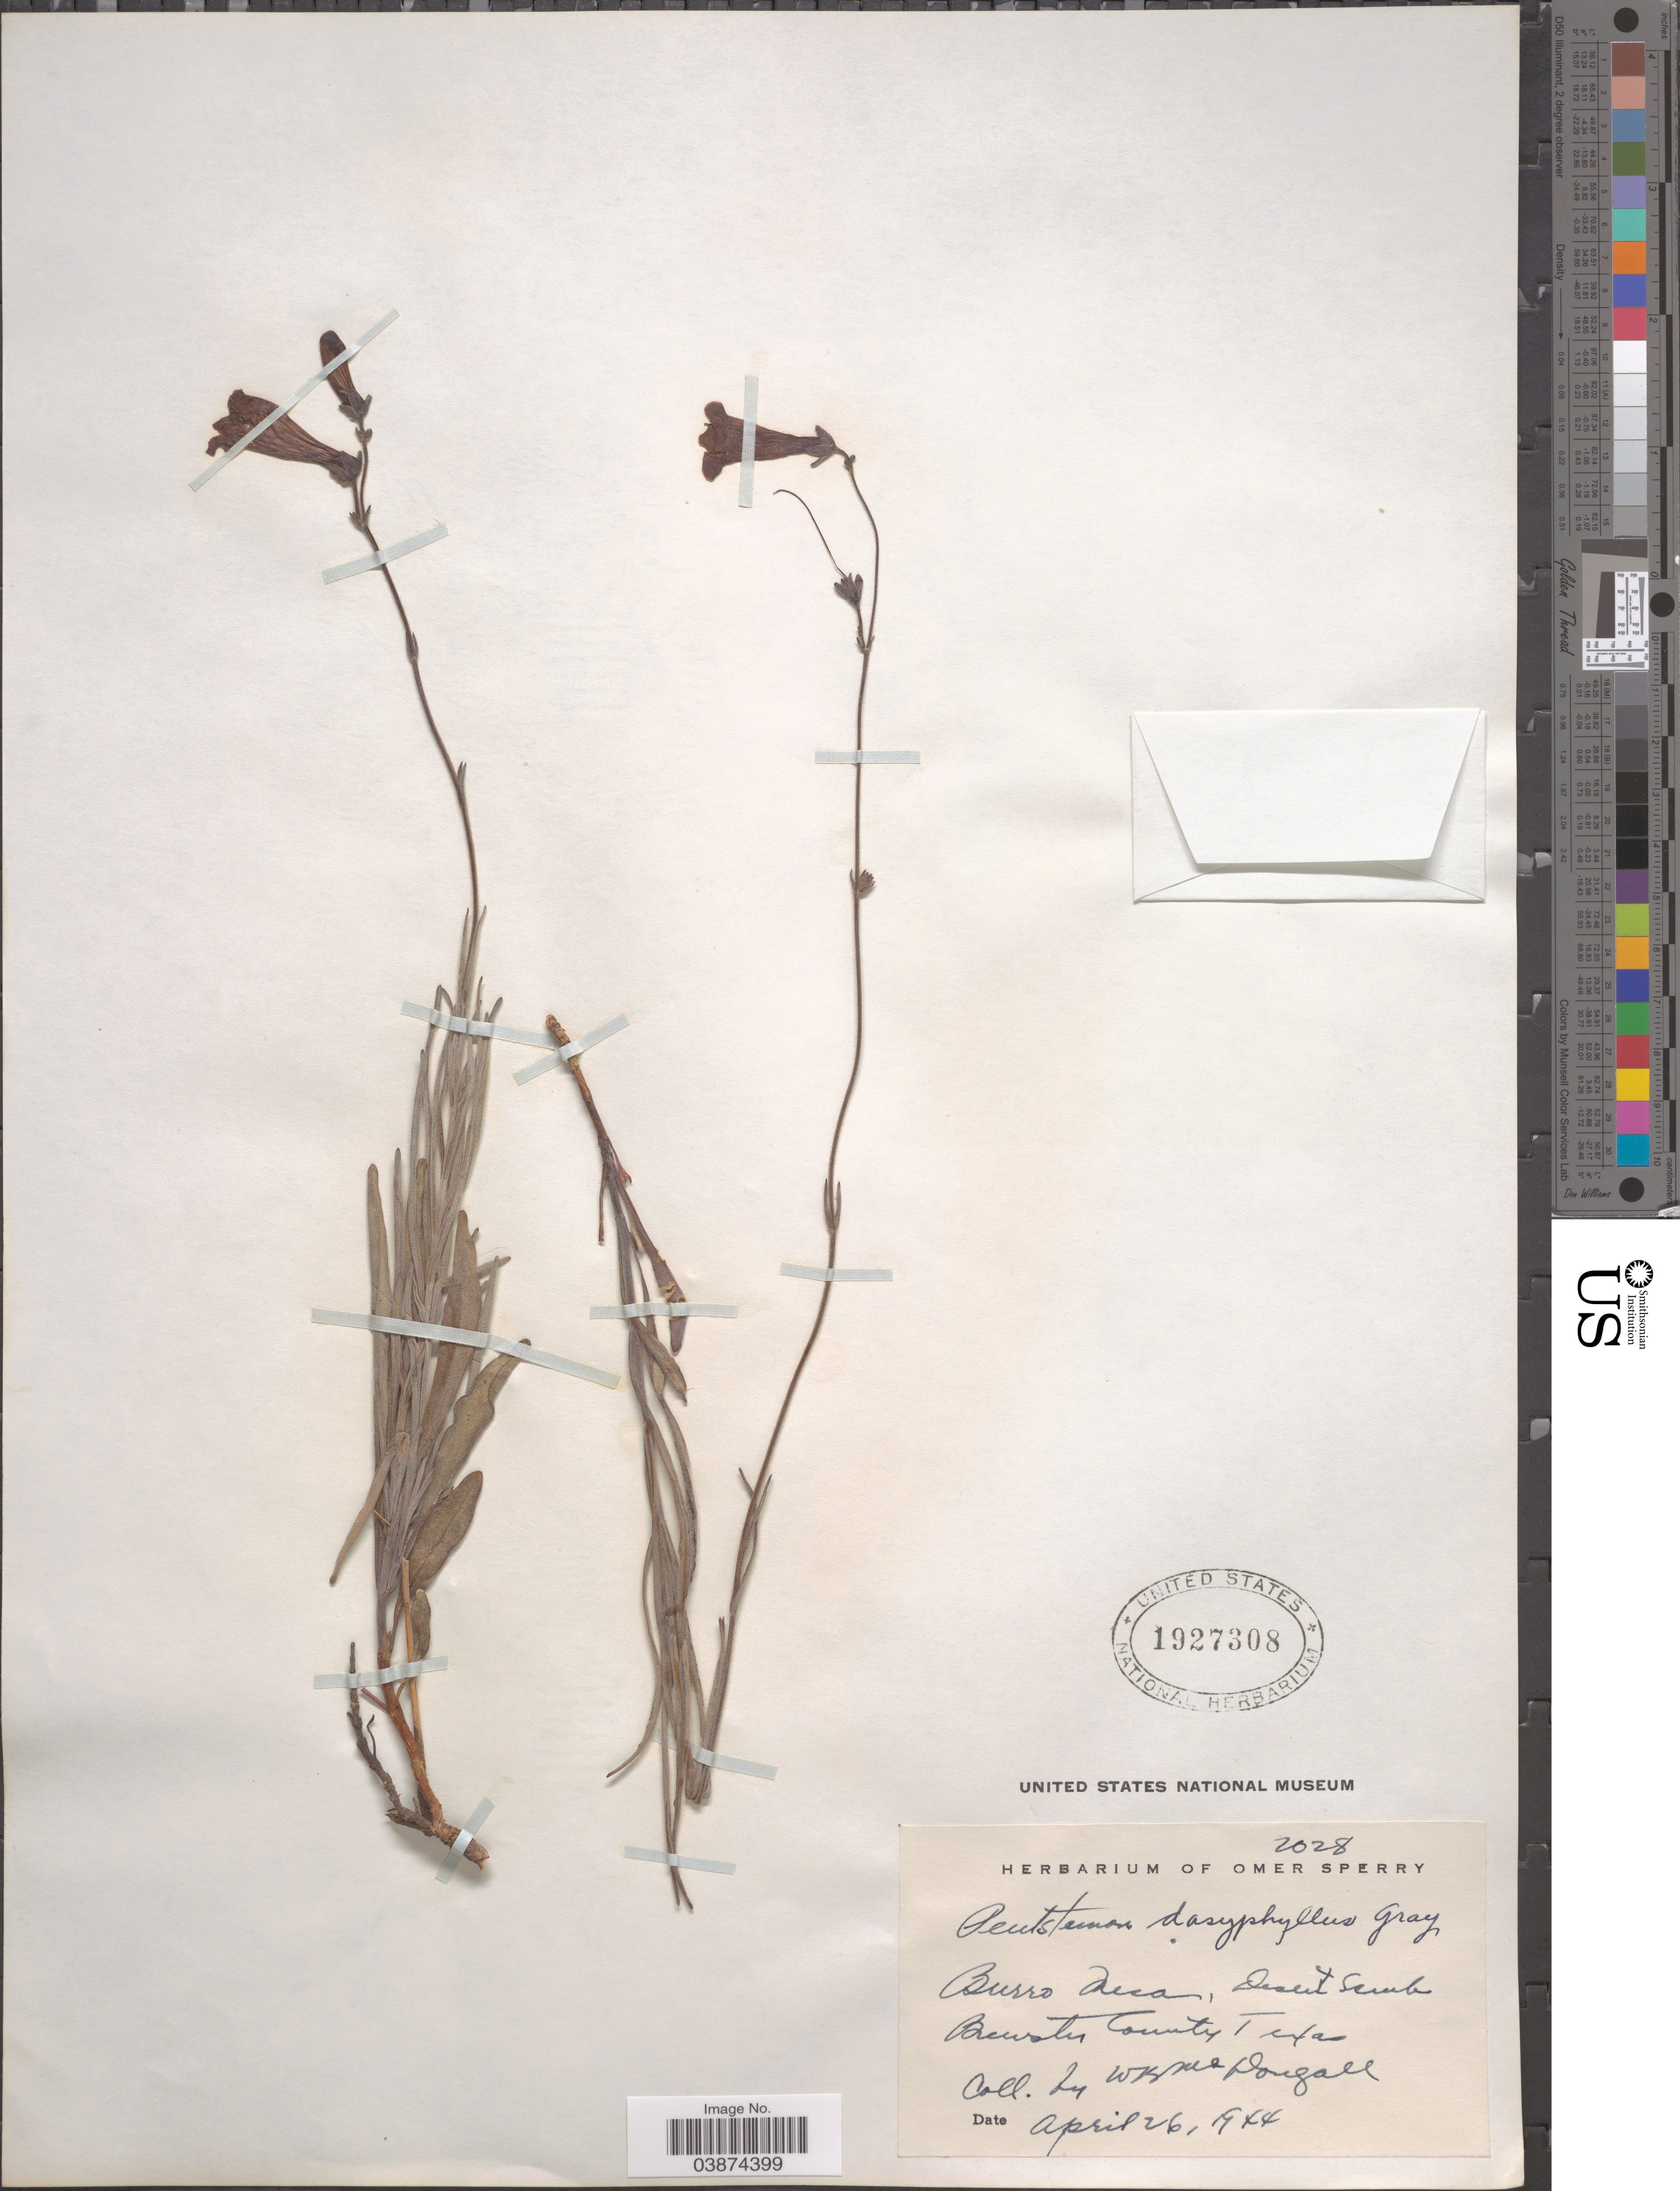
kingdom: Plantae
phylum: Tracheophyta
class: Magnoliopsida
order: Lamiales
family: Plantaginaceae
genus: Penstemon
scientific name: Penstemon dasyphyllus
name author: A. Gray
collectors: W. B. McDougal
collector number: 2028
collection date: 1944-04-26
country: United States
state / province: Texas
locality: Burro Mesa, Desert Scrub. Brewster County.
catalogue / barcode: US 1927308